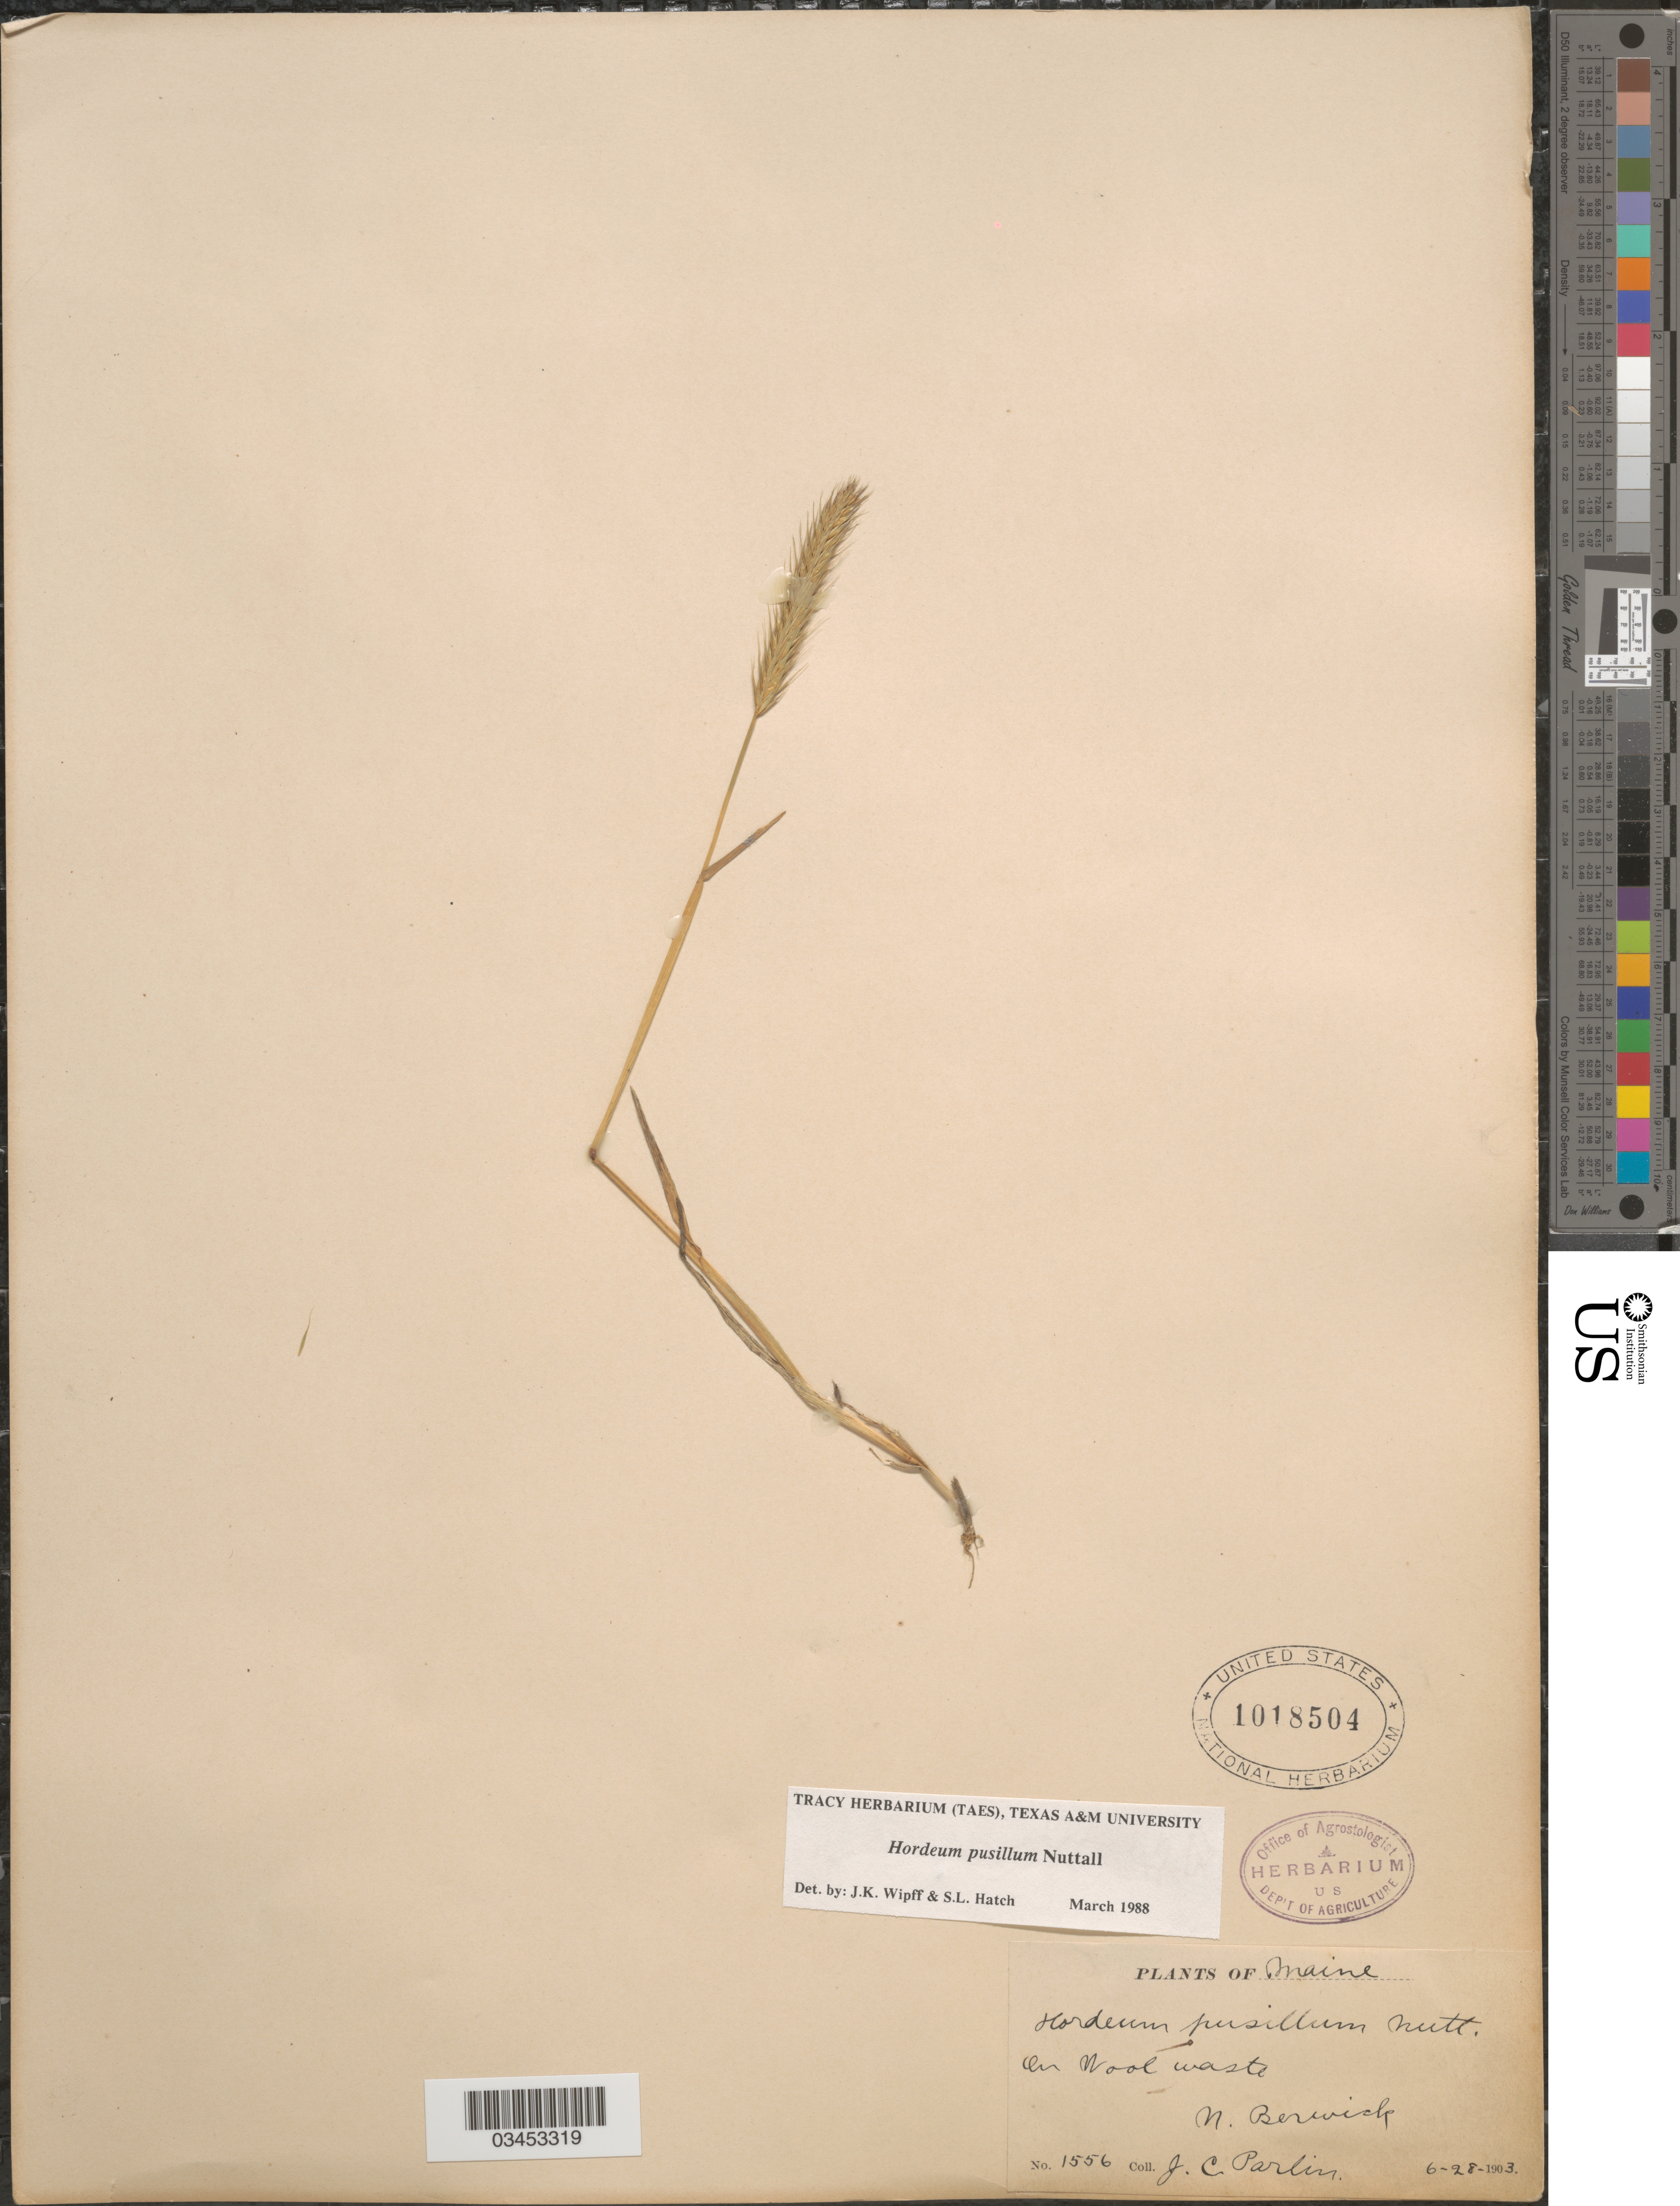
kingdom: Plantae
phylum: Tracheophyta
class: Liliopsida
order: Poales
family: Poaceae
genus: Hordeum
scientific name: Hordeum pusillum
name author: Nutt.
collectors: J. Parlin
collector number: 1556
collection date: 1903-06-28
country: United States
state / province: Maine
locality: On Wool waste. N. Berwick.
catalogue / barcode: US 1018504